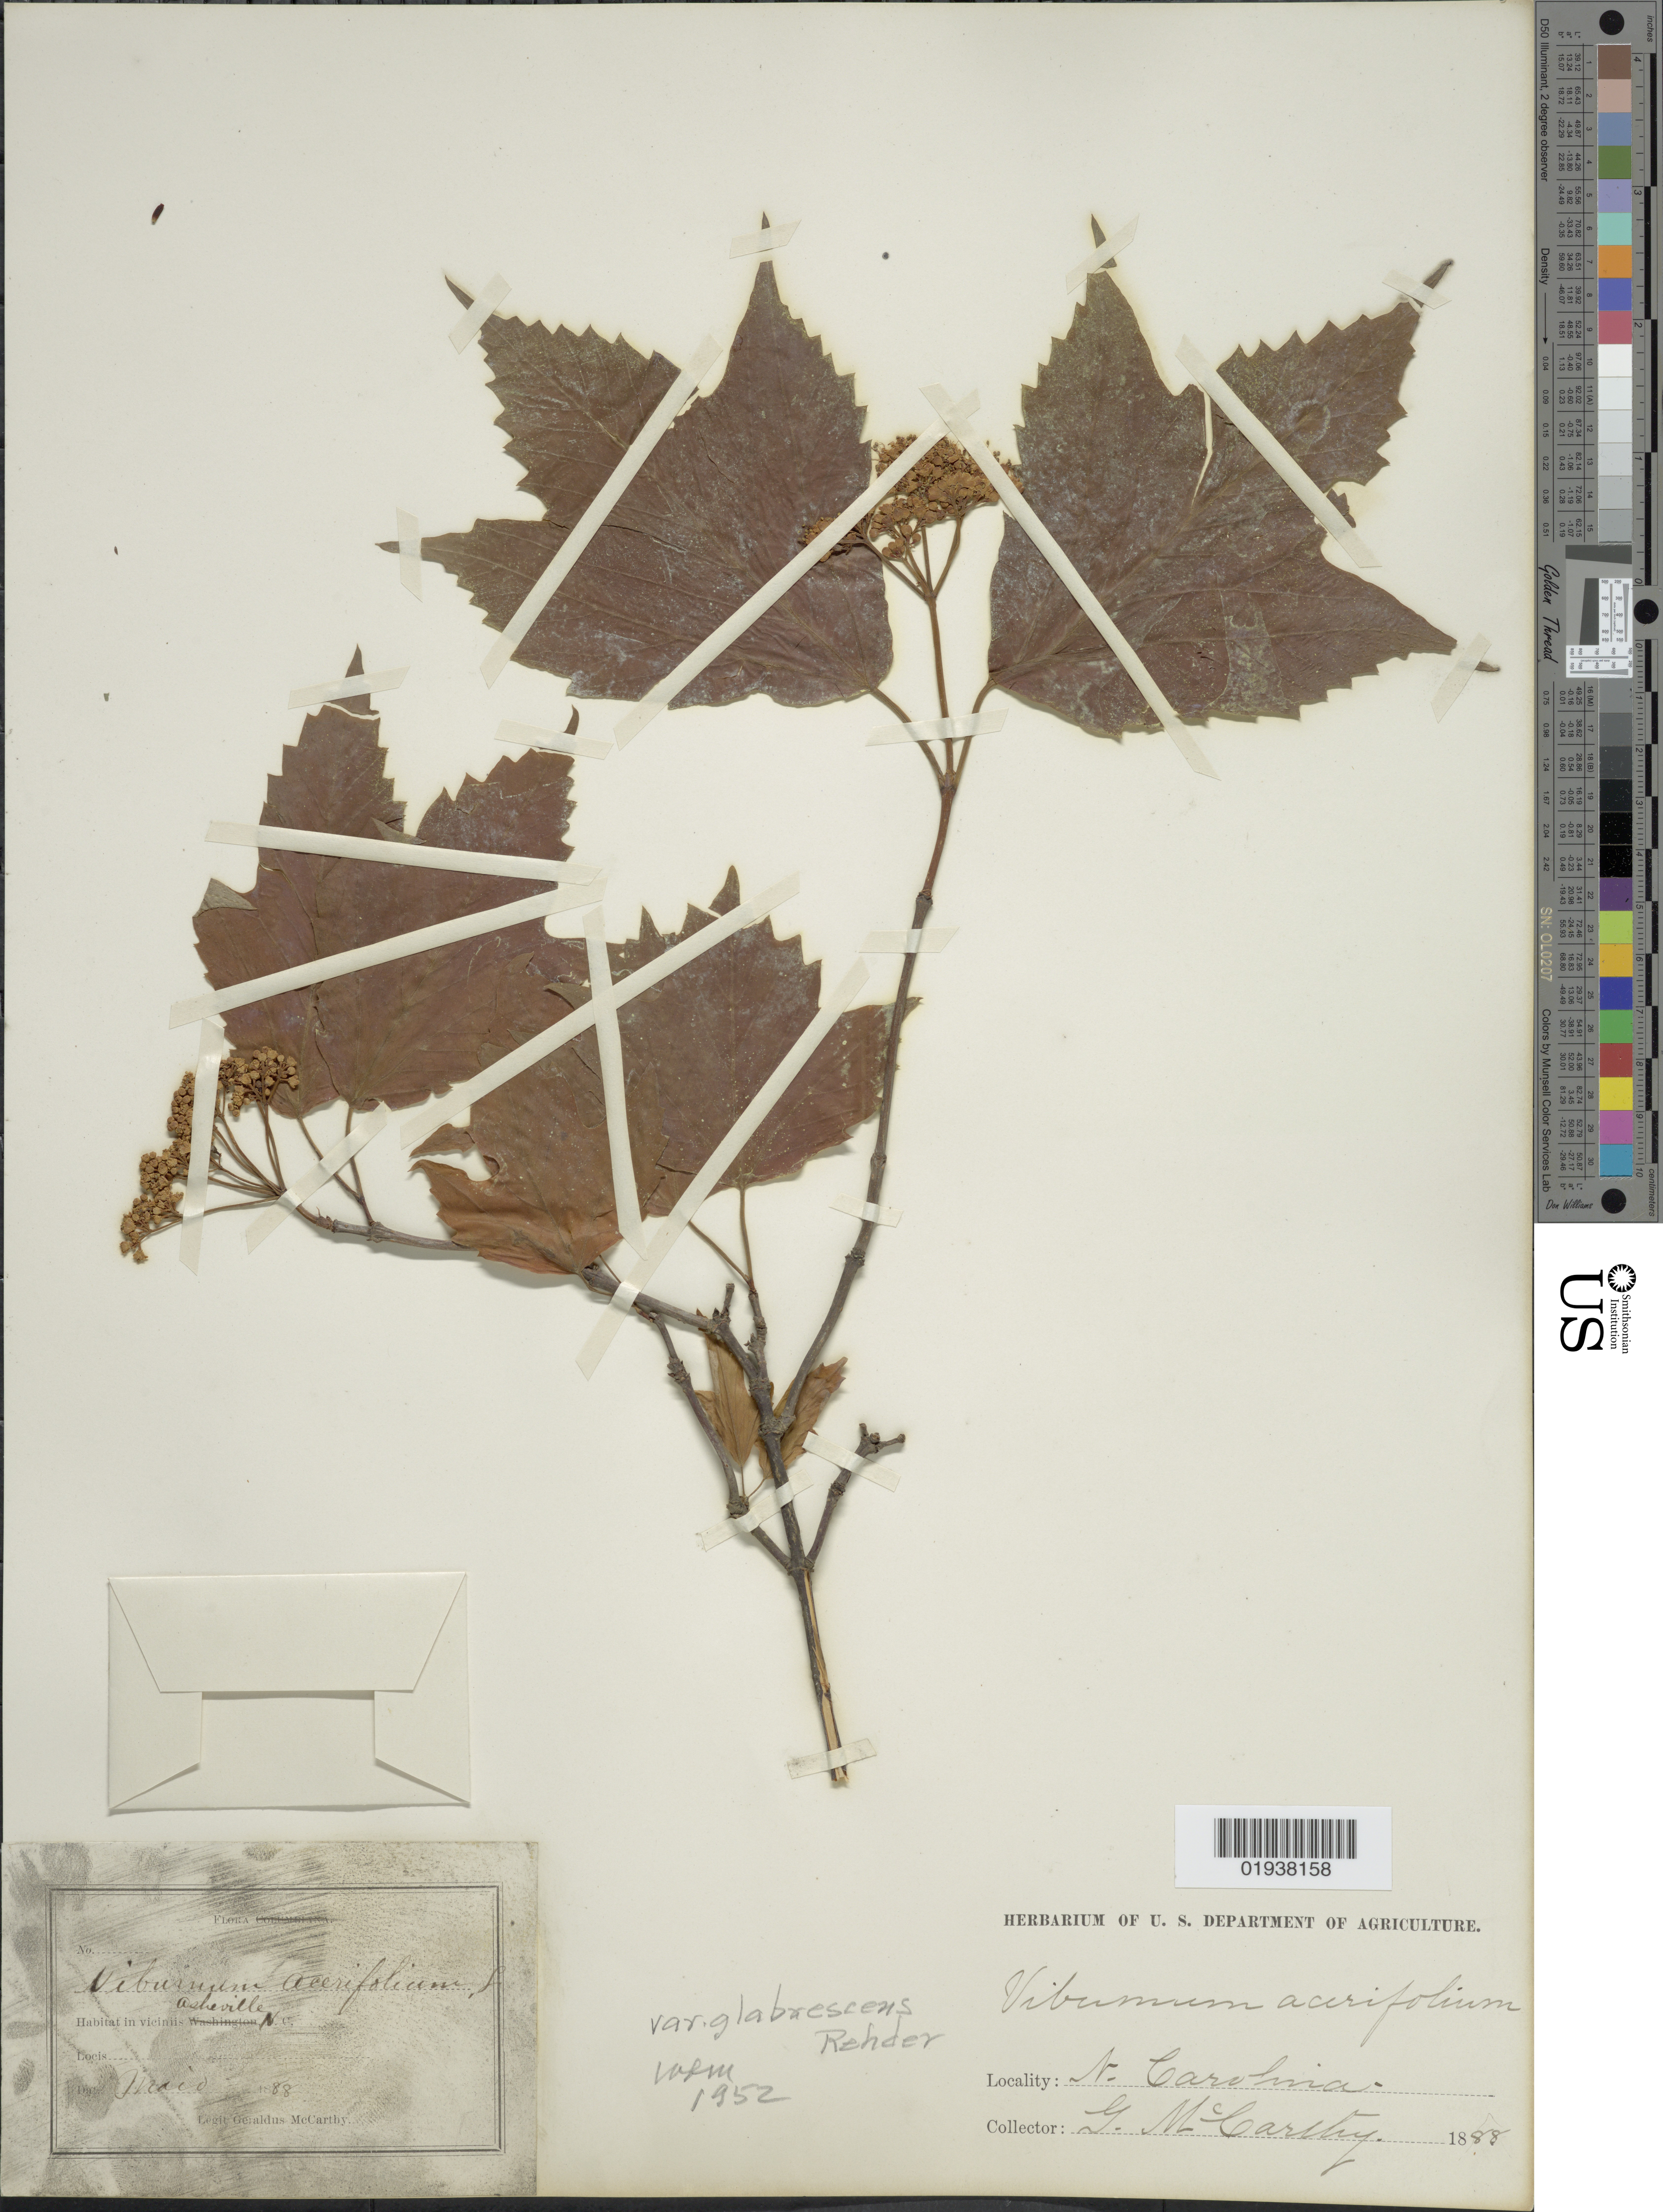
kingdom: Plantae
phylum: Tracheophyta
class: Magnoliopsida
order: Dipsacales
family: Viburnaceae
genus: Viburnum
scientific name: Viburnum acerifolium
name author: L.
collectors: M. McCarthy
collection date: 1888-05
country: United States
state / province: North Carolina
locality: In viciniis Asheville.